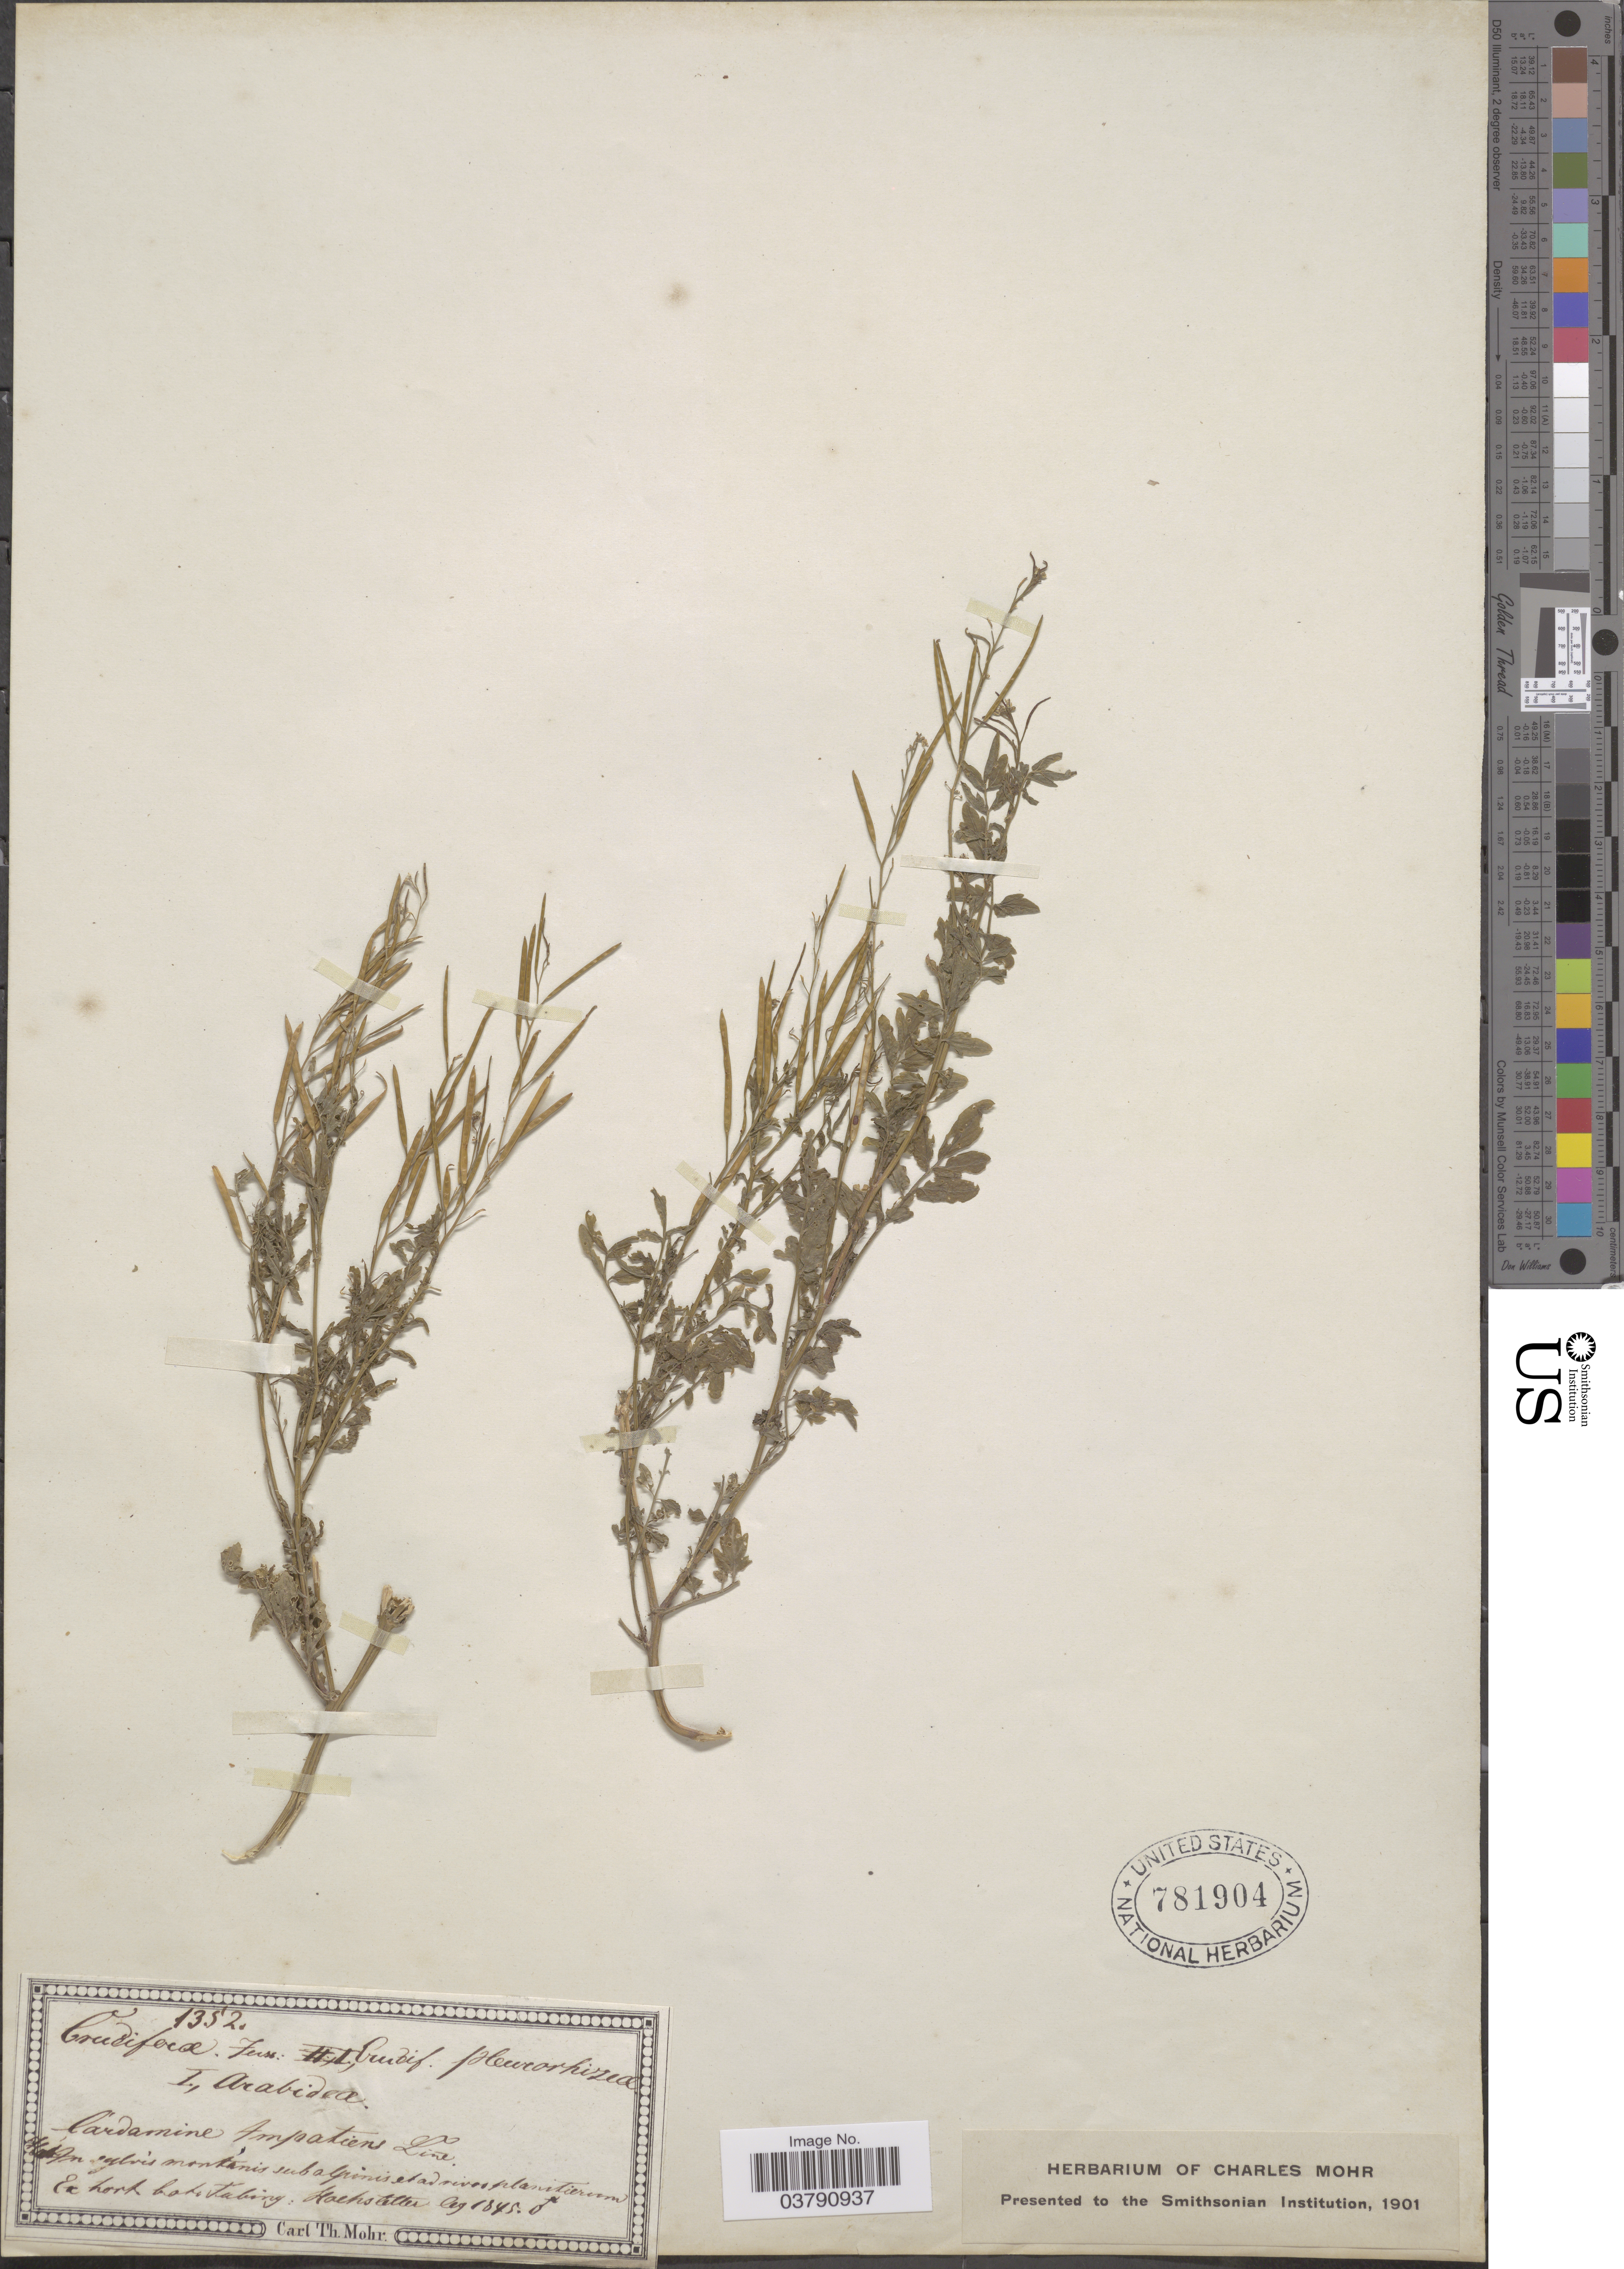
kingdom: Plantae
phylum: Tracheophyta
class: Magnoliopsida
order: Brassicales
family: Brassicaceae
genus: Cardamine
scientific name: Cardamine impatiens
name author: L.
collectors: -. Hochstetter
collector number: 1352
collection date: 1845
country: Germany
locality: In sylvis montanis sub alpinis et ad rivos planitierium. Ex. Hort bot Tubing.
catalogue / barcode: US 781904